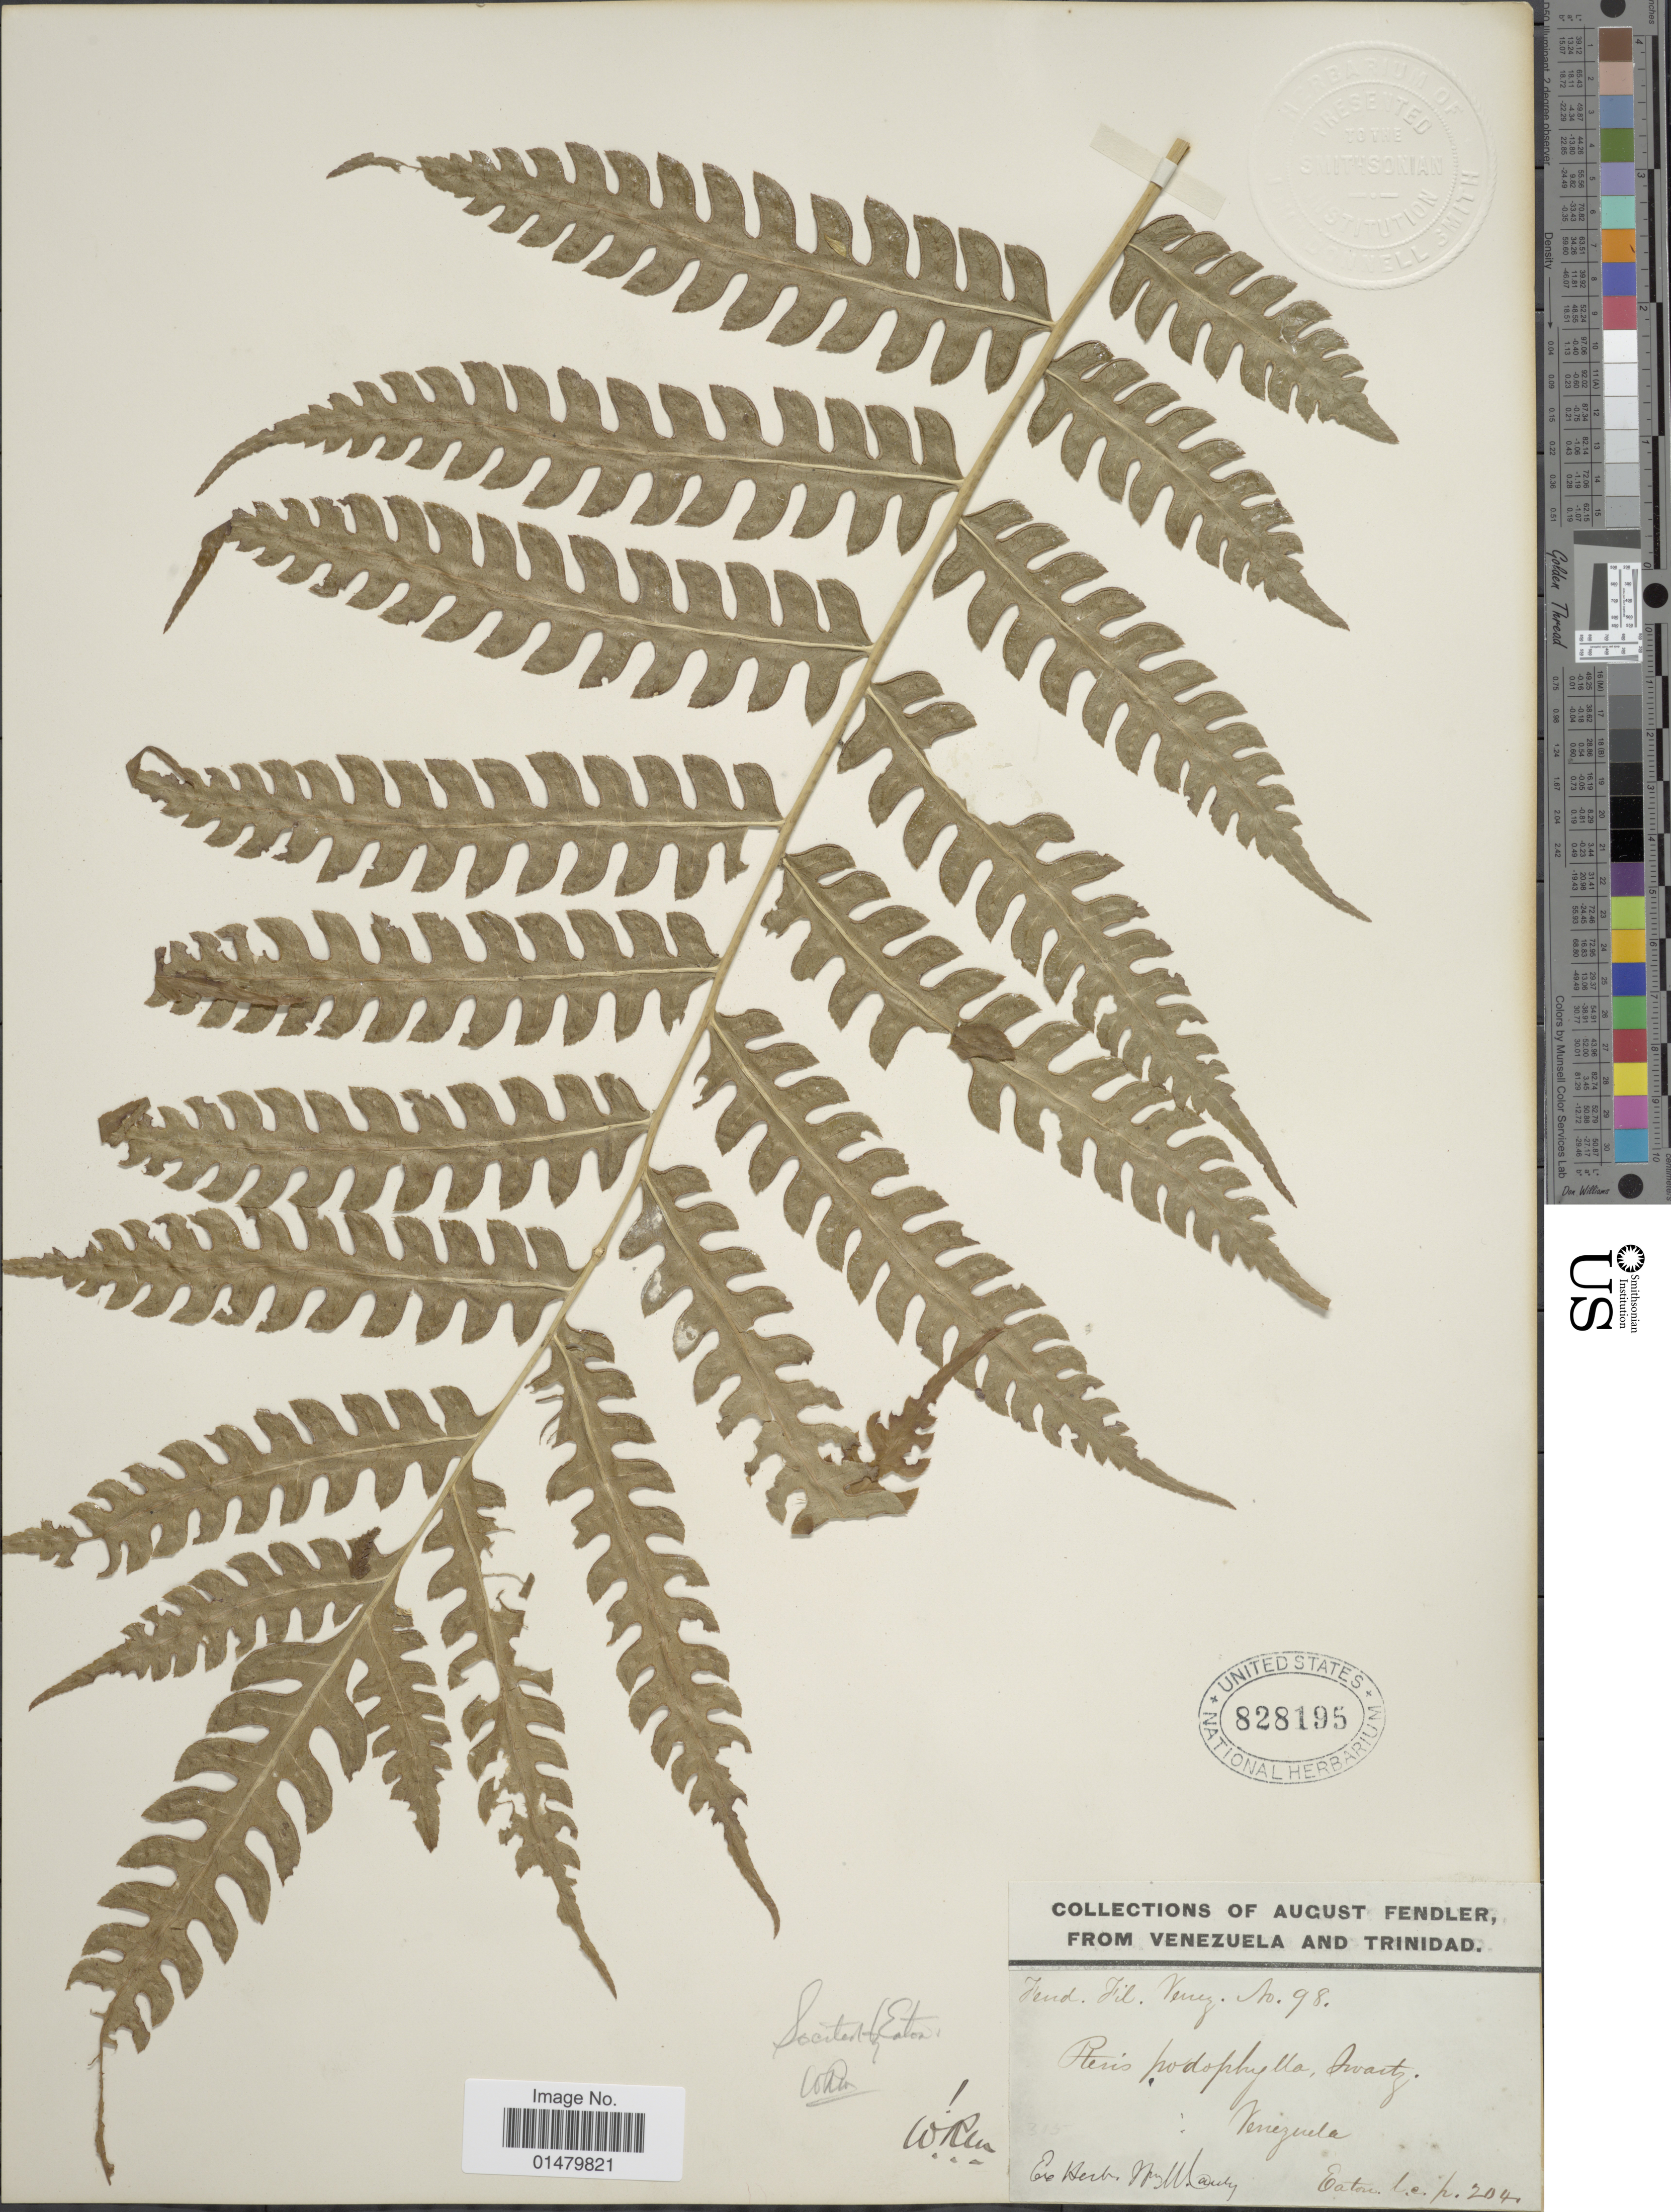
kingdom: Plantae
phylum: Tracheophyta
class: Polypodiopsida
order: Polypodiales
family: Pteridaceae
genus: Pteris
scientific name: Pteris podophylla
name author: Sw.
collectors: A. Fendler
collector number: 98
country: Venezuela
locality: Venezuela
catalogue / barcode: US 828195